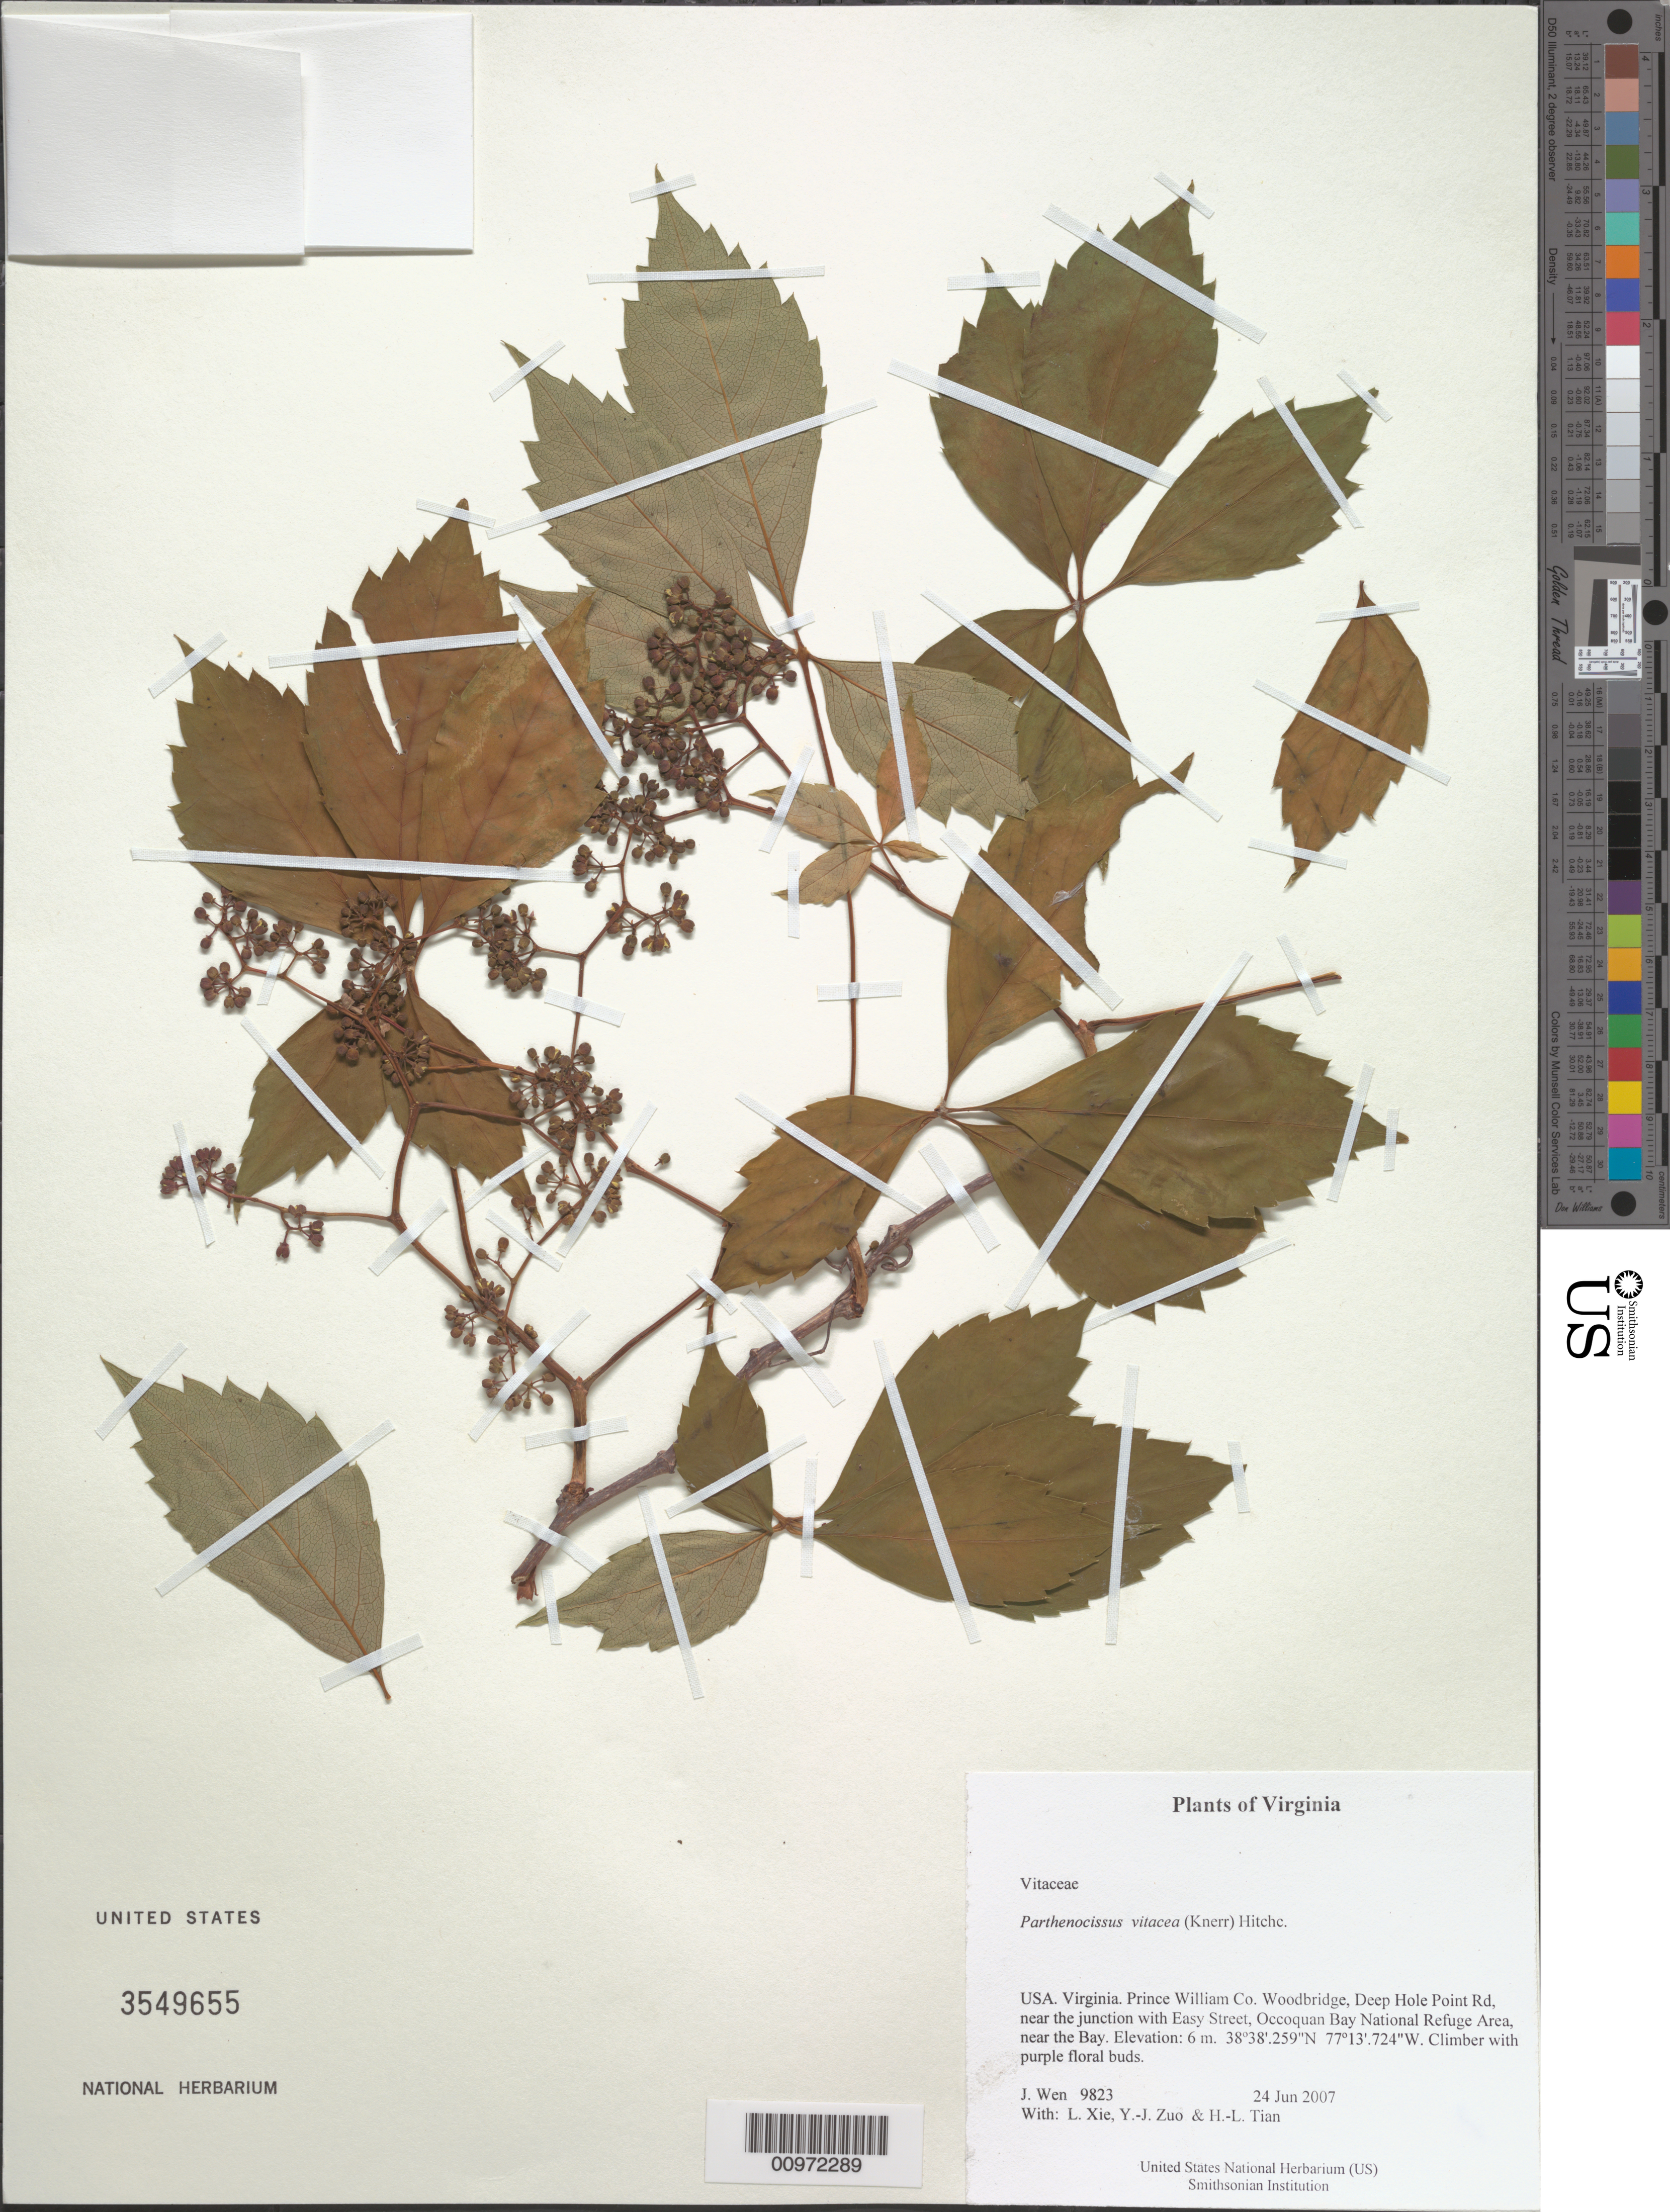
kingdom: Plantae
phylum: Tracheophyta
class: Magnoliopsida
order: Vitales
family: Vitaceae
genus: Parthenocissus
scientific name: Parthenocissus vitacea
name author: (Knerr) Hitchc.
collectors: J. Wen, L. Xie, Y. Zuo & H. Tian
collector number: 9823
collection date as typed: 24 Jun 2007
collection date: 2007-06-24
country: United States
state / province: Virginia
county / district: Prince William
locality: Woodbridge, Deep Hole Point Rd, near the junction with Easy Street, Occoquan Bay National Refuge Area, near the Bay.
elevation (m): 6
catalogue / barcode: US 3549655